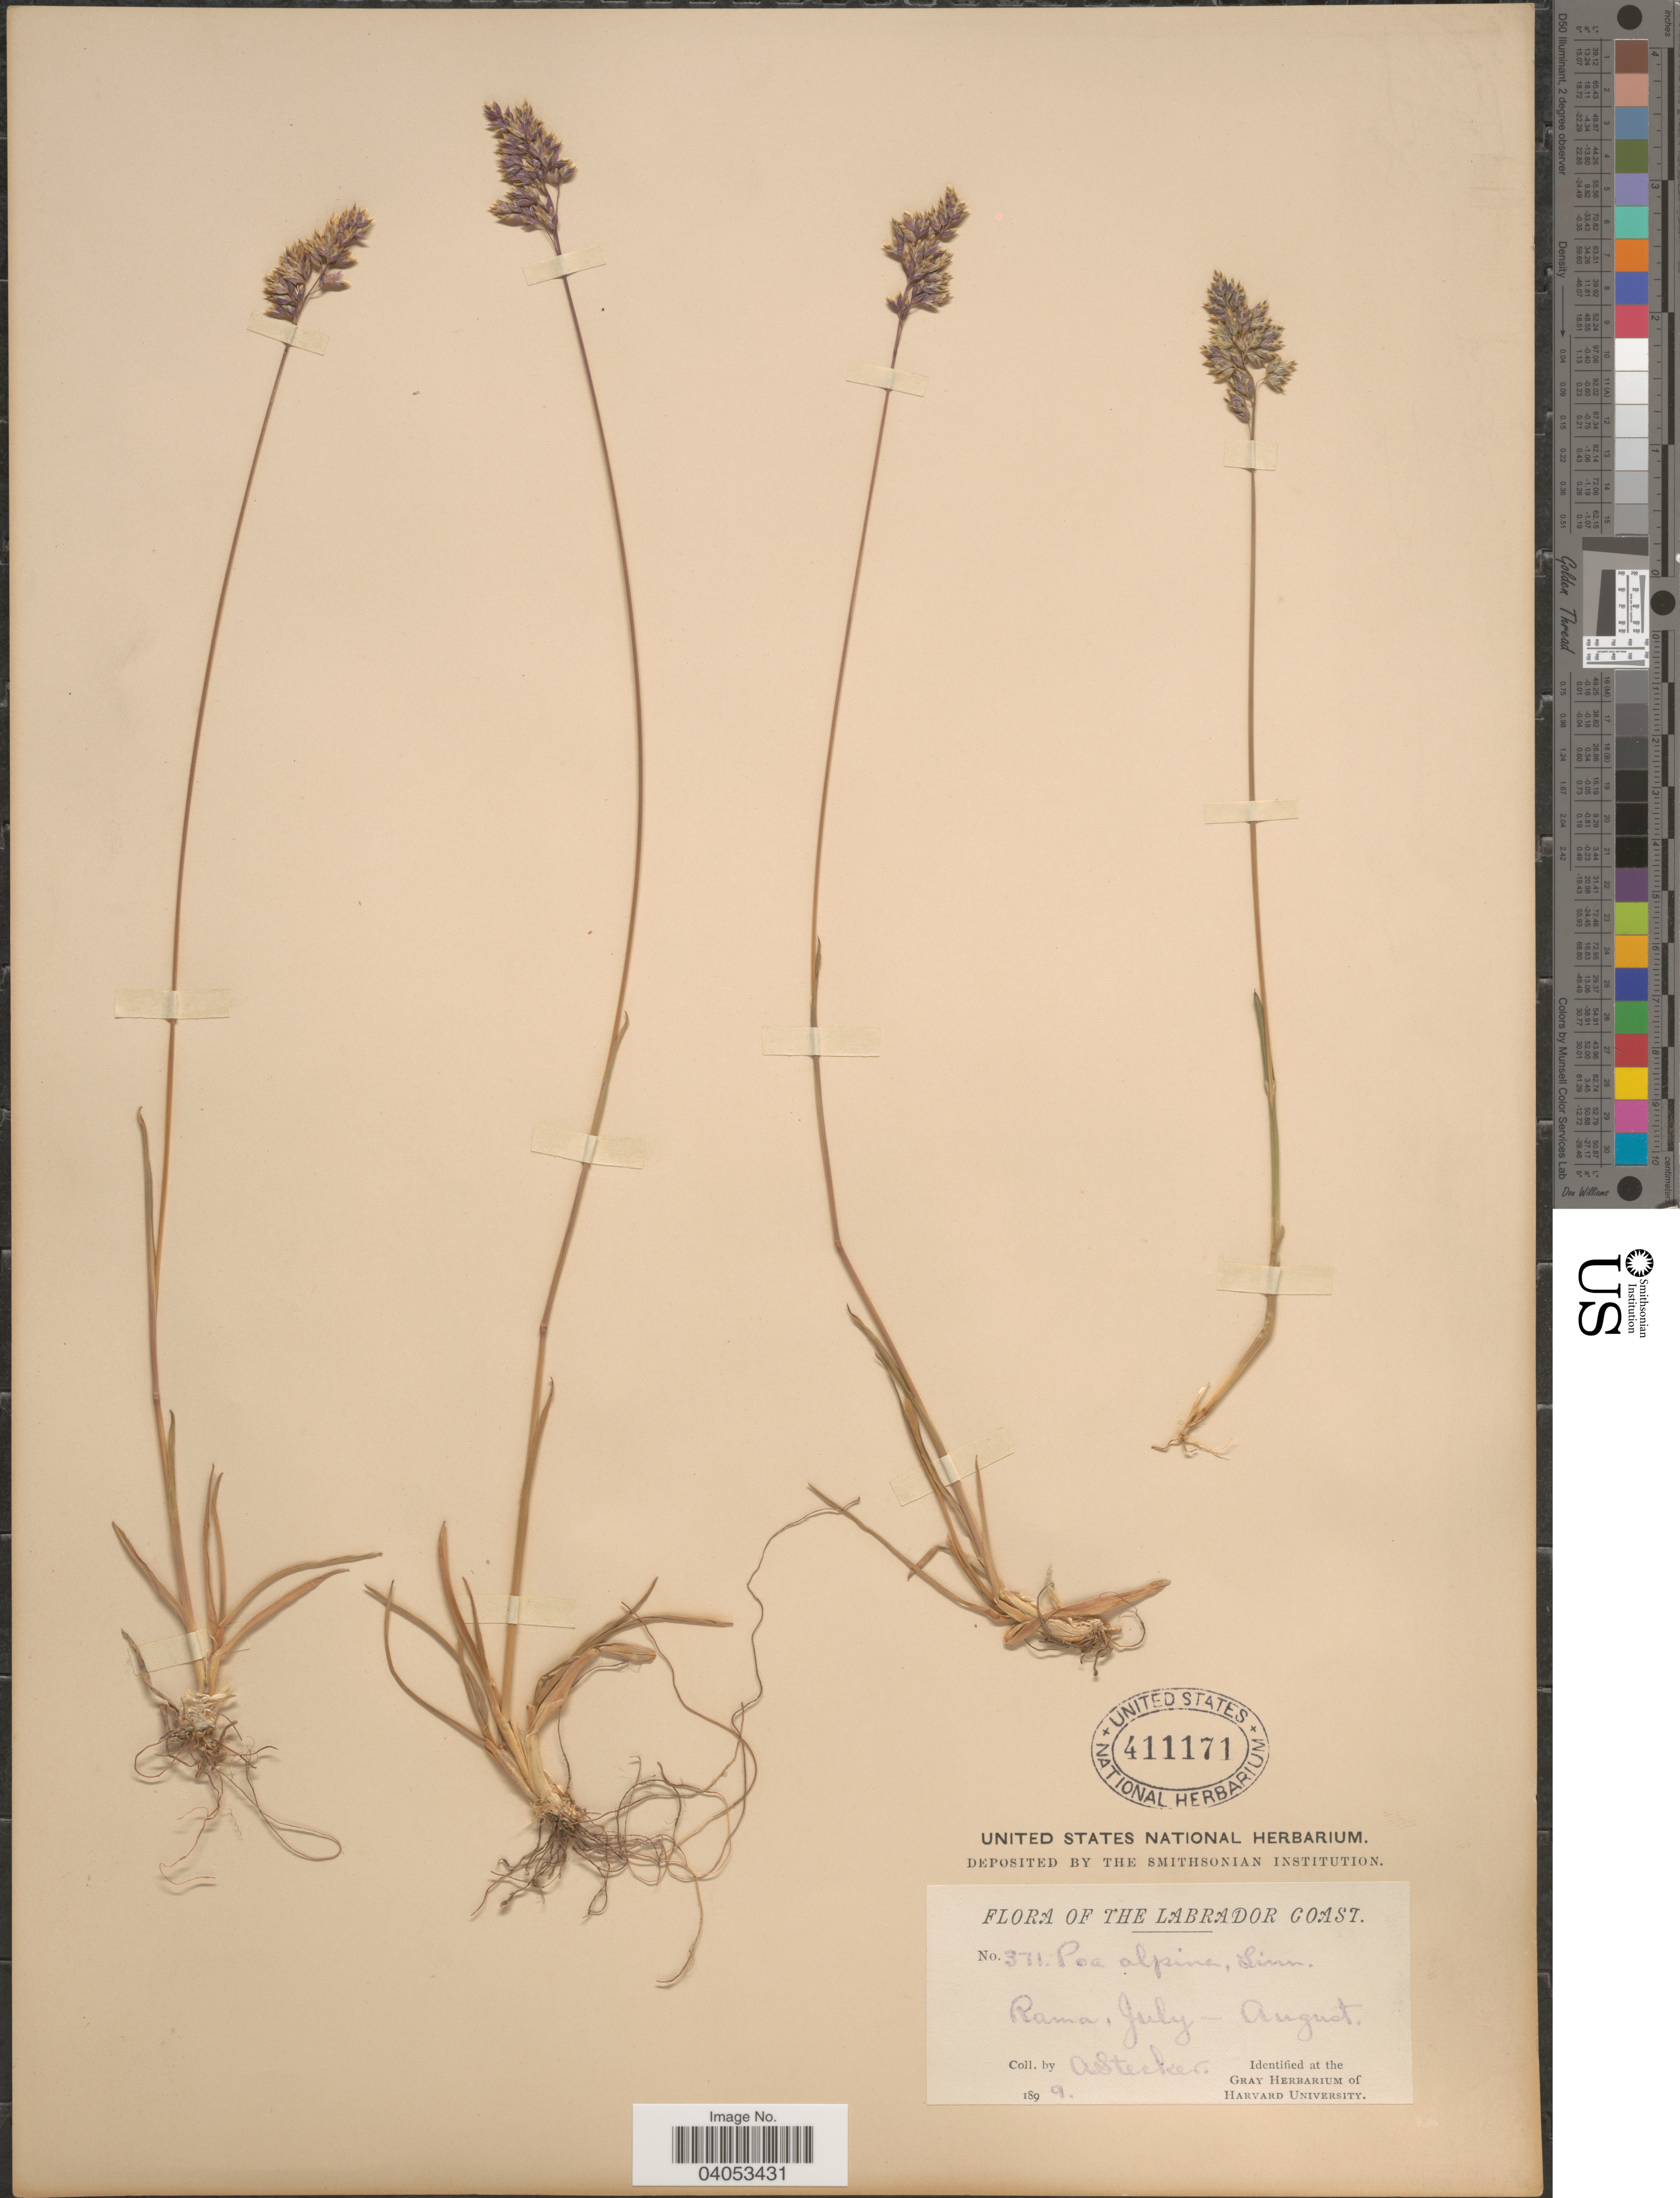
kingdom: Plantae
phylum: Tracheophyta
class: Liliopsida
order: Poales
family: Poaceae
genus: Poa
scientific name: Poa alpina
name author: L.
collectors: A. Stecker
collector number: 371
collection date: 1899-07/1899-08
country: Canada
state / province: Newfoundland and Labrador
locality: The Labrador Coast. Rama.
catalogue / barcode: US 411171